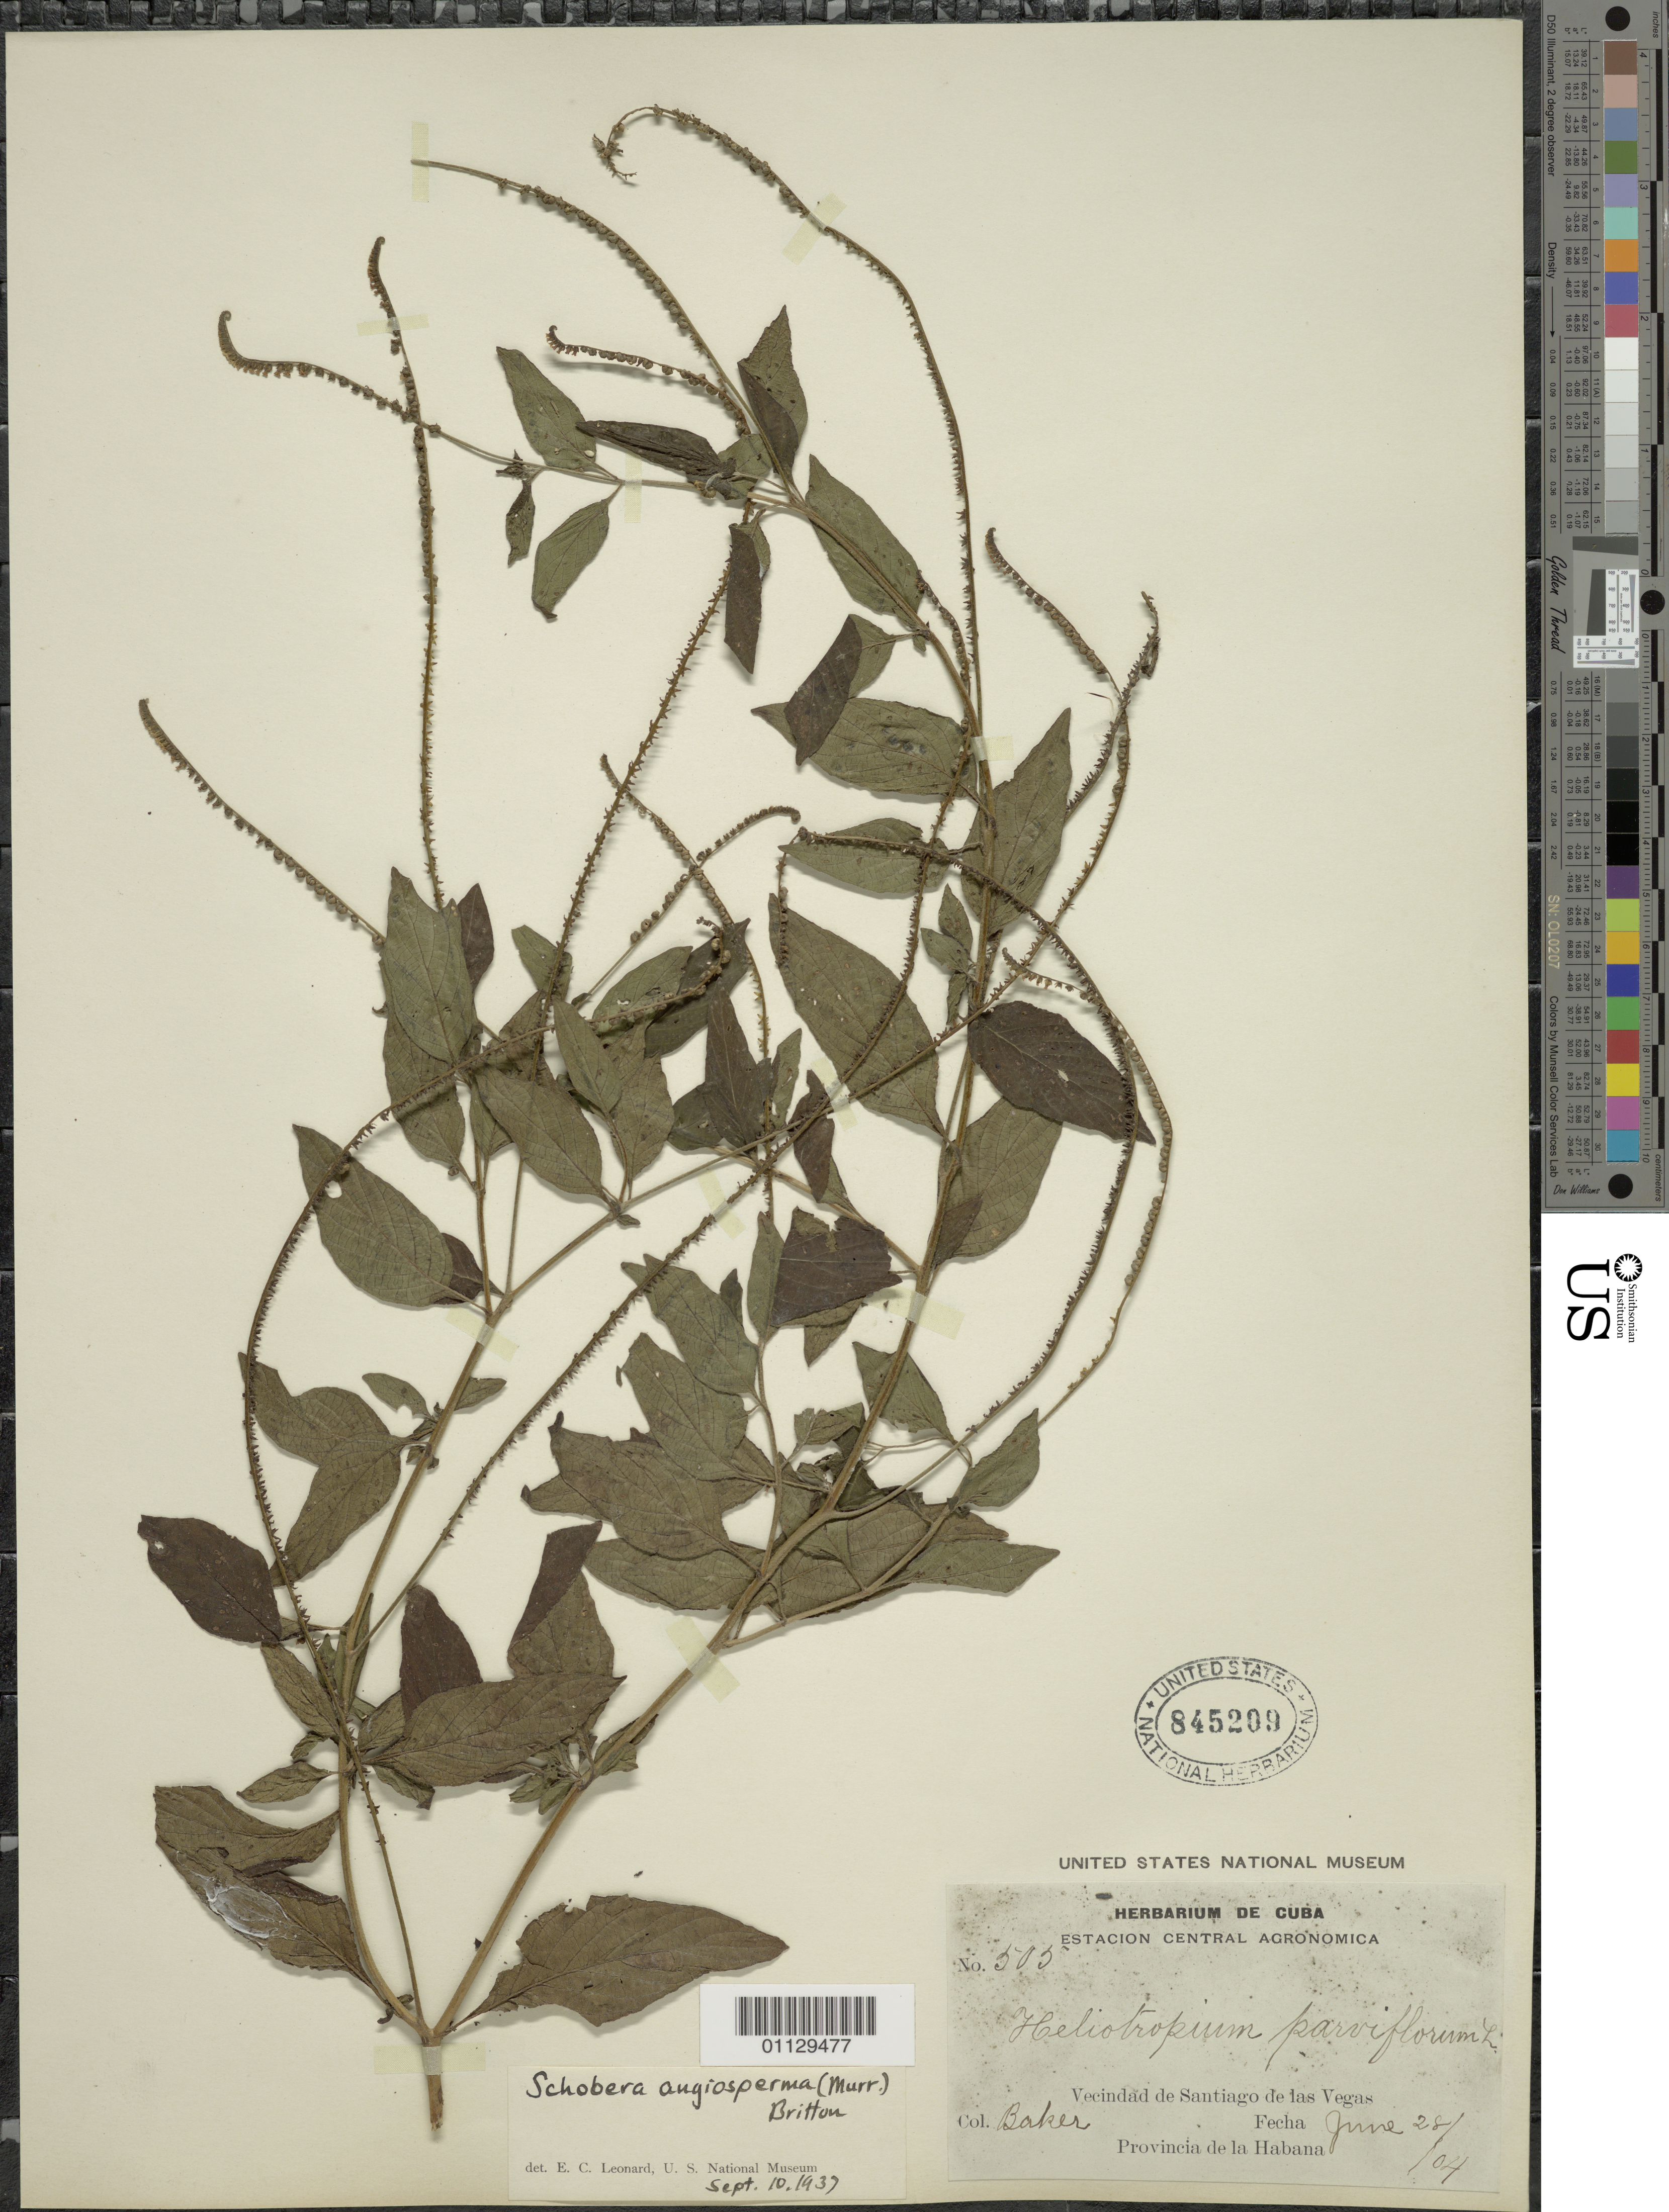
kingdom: Plantae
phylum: Tracheophyta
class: Magnoliopsida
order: Boraginales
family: Heliotropiaceae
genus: Heliotropium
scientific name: Heliotropium parviflorum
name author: L.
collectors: C. F. Baker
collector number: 503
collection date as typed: Jun 1904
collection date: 1904-06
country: Cuba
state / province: La Habana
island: Cuba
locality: Santiago de la Vegas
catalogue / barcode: US 845209